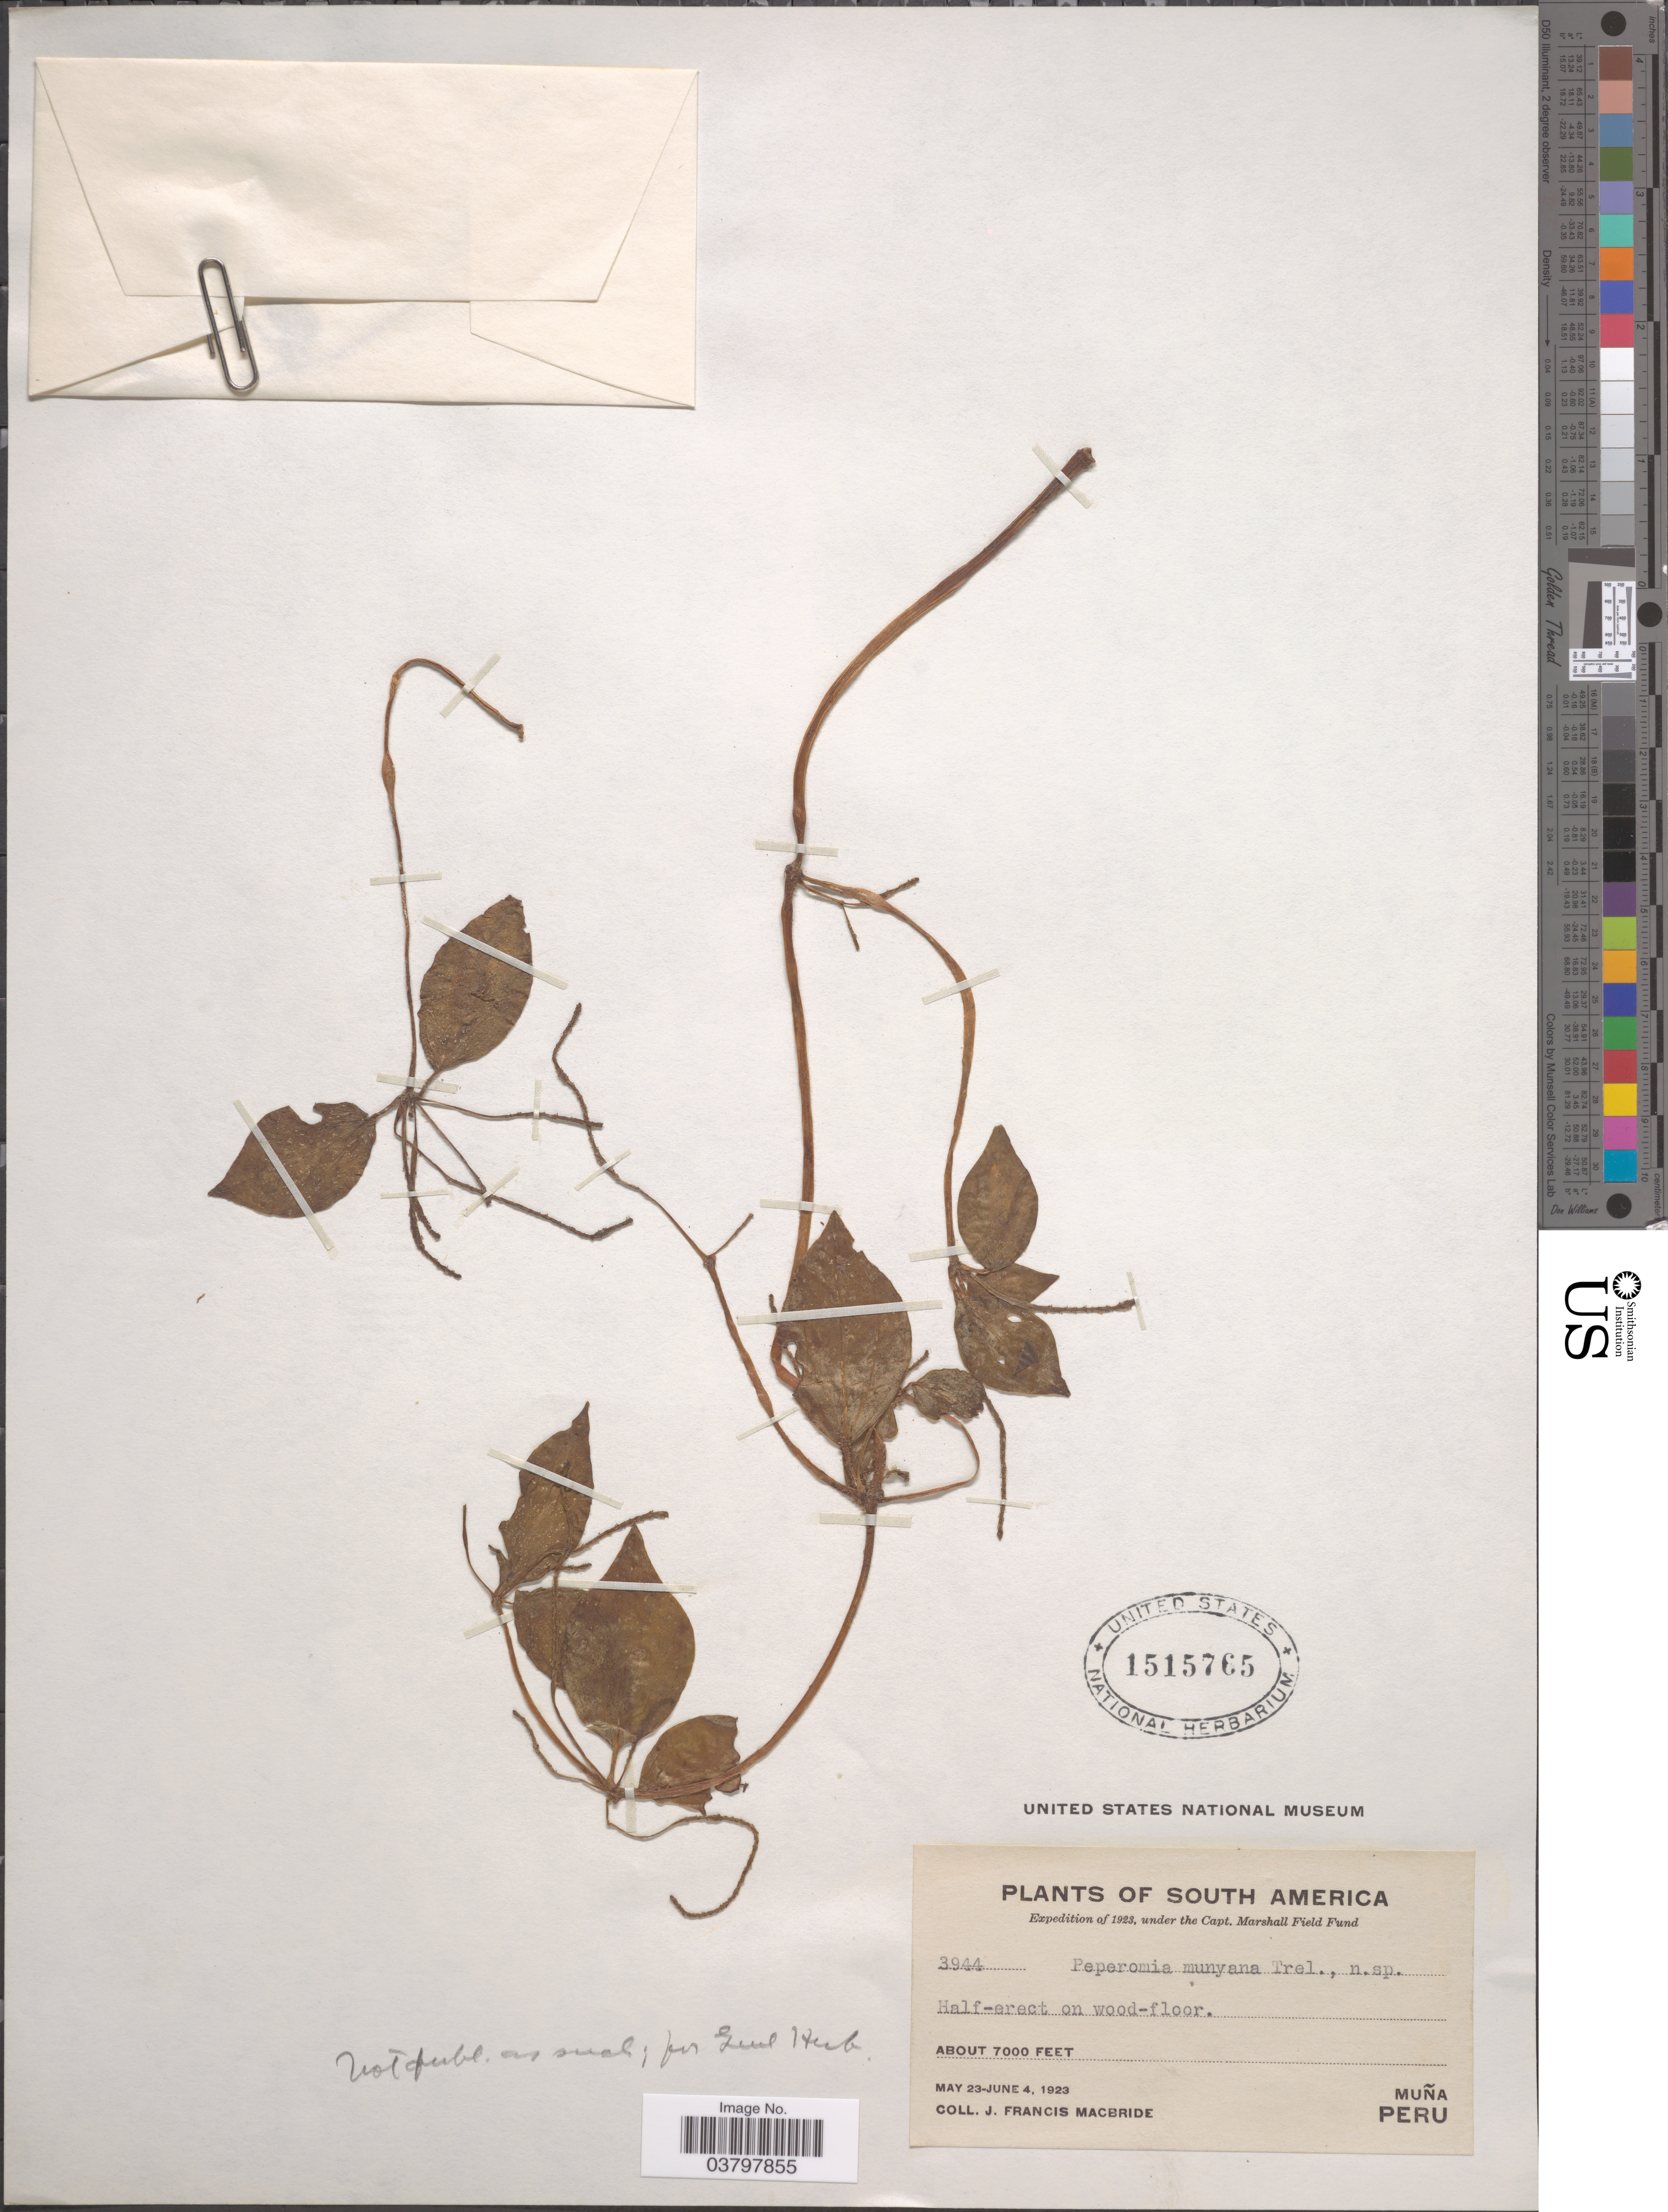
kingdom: Plantae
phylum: Tracheophyta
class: Magnoliopsida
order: Piperales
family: Piperaceae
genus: Peperomia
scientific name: Peperomia munyana Trel. ined. 1/2022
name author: Trel.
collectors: J. F. Macbride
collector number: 3944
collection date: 1923-05-23/1923-06-04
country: Peru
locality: Muña.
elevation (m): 2134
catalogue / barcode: US 1515765